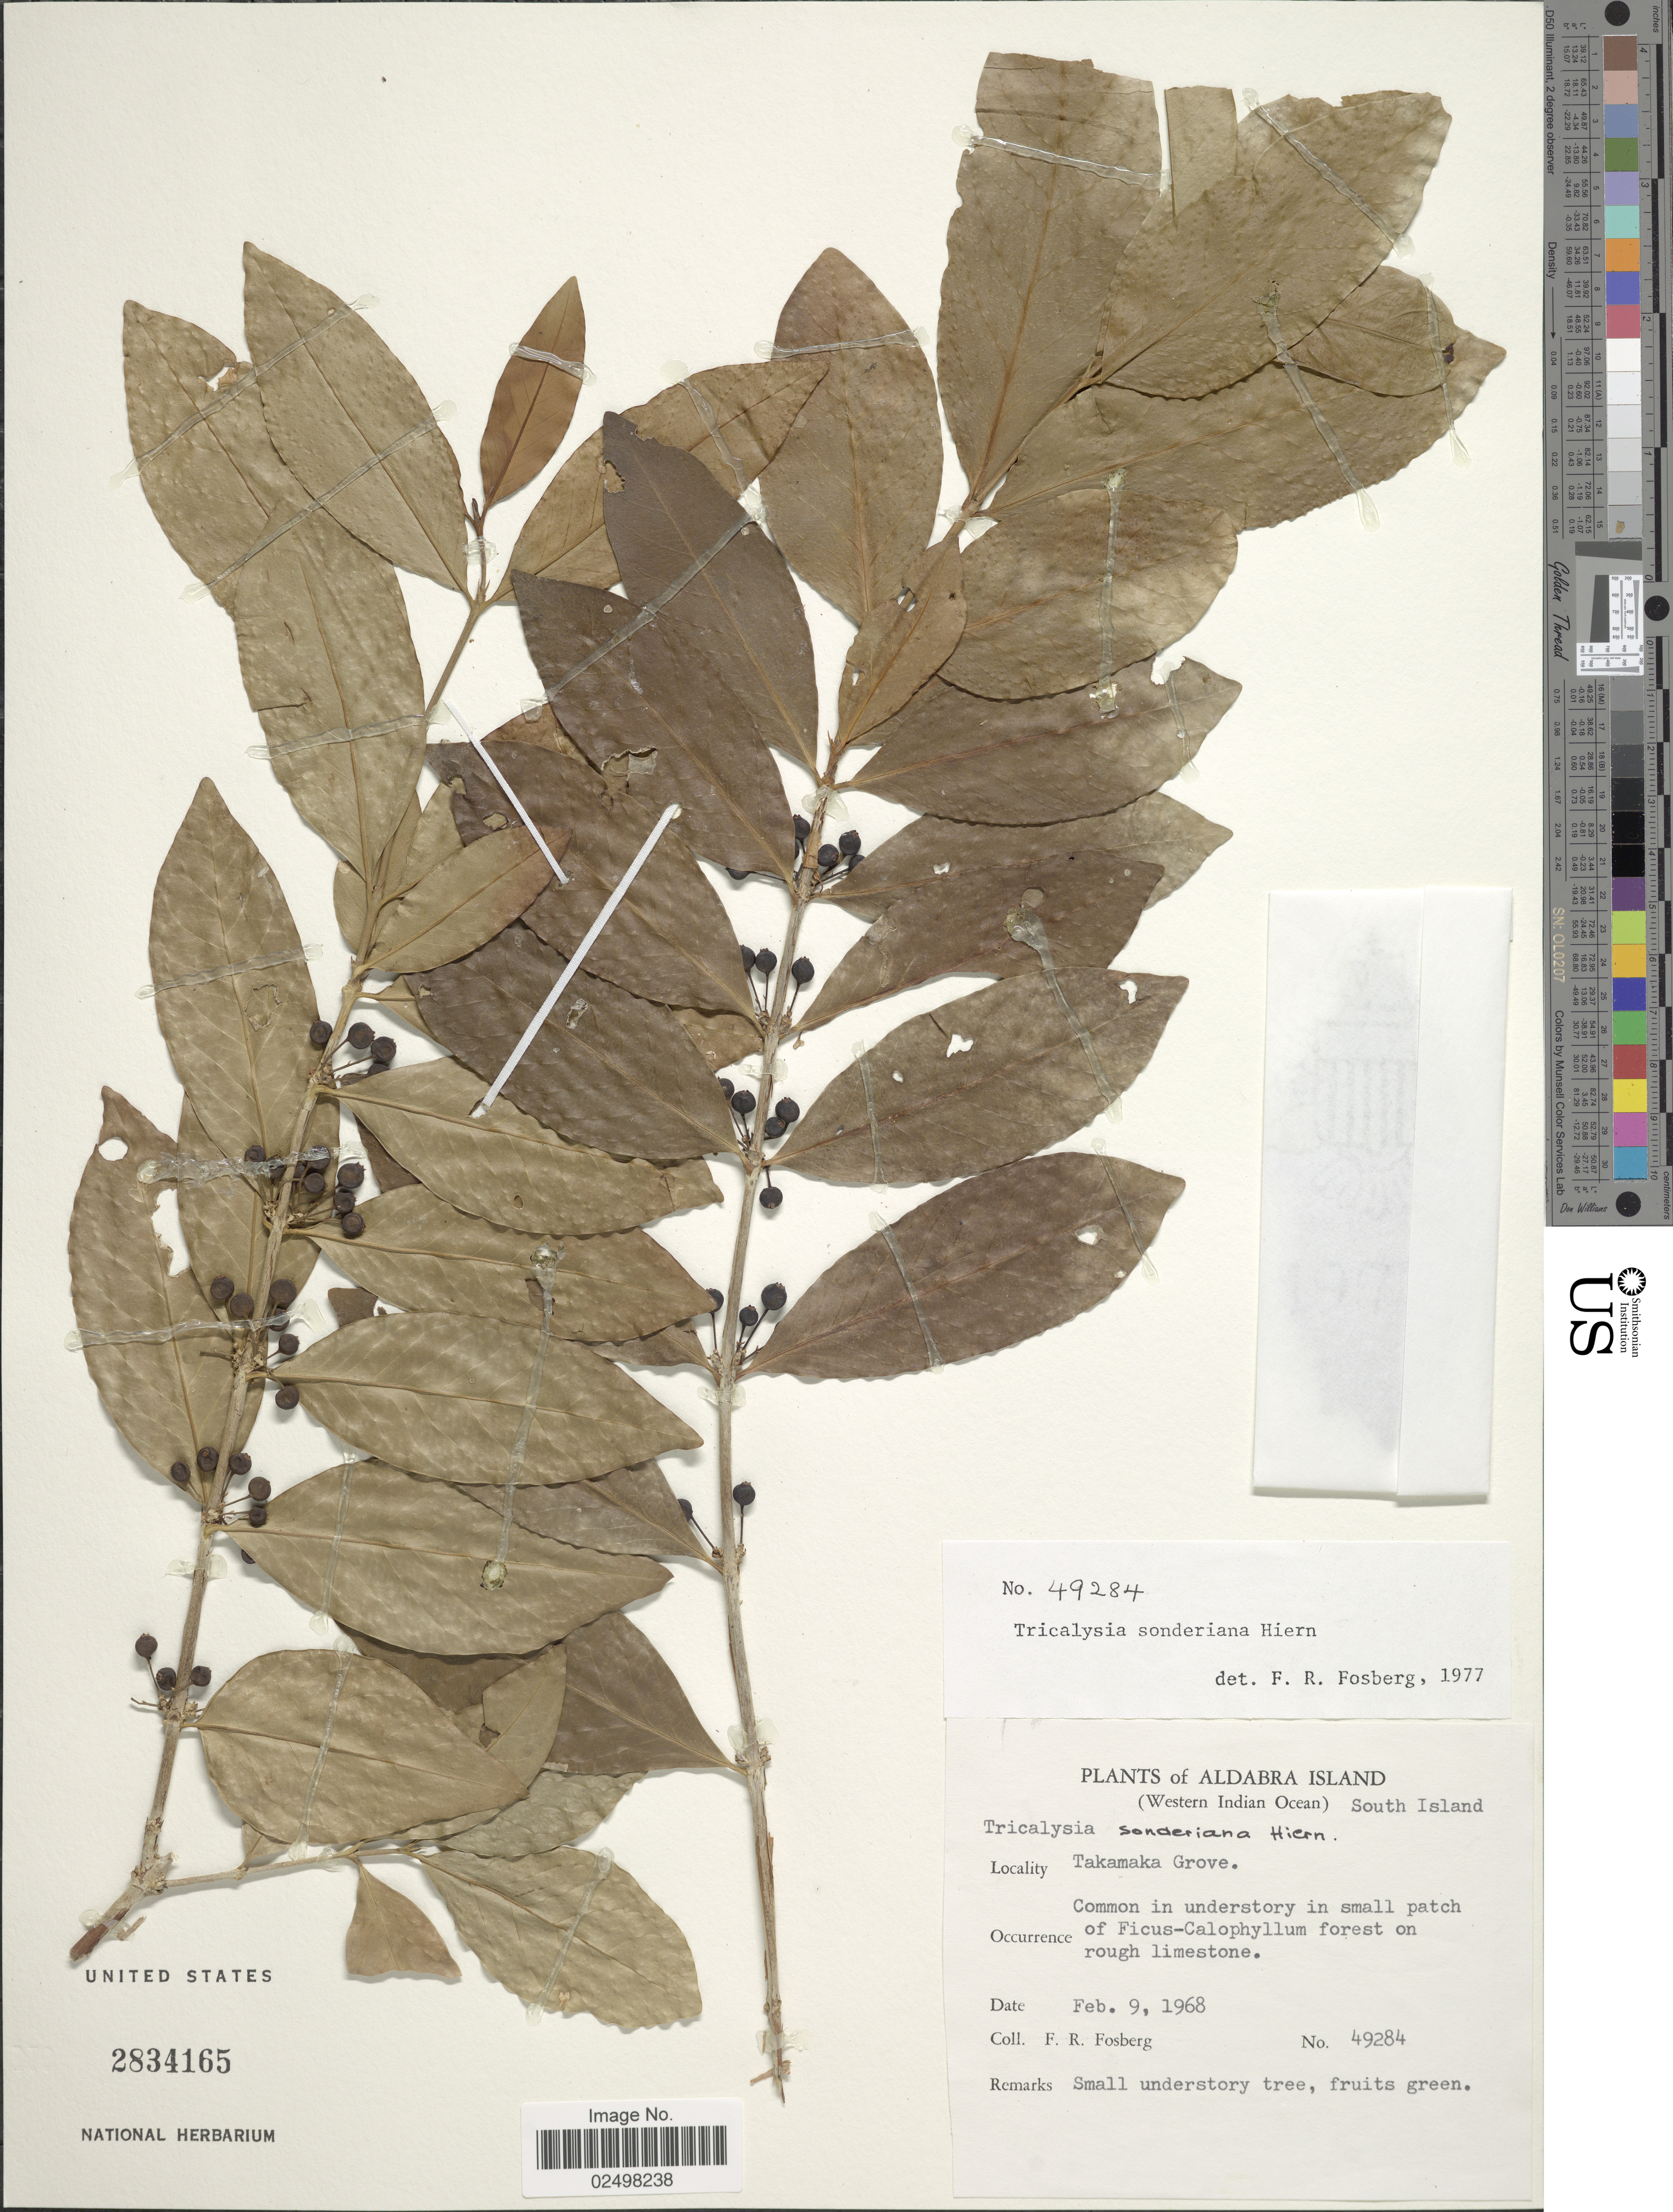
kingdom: Plantae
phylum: Tracheophyta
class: Magnoliopsida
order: Gentianales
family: Rubiaceae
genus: Tricalysia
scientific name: Tricalysia sonderiana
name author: Hiern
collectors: F. R. Fosberg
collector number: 49284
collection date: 1968-02-09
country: Seychelles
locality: Aldabra Island (Western Indian Ocean) South Island. Takamaka Grove.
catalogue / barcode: US 2834165